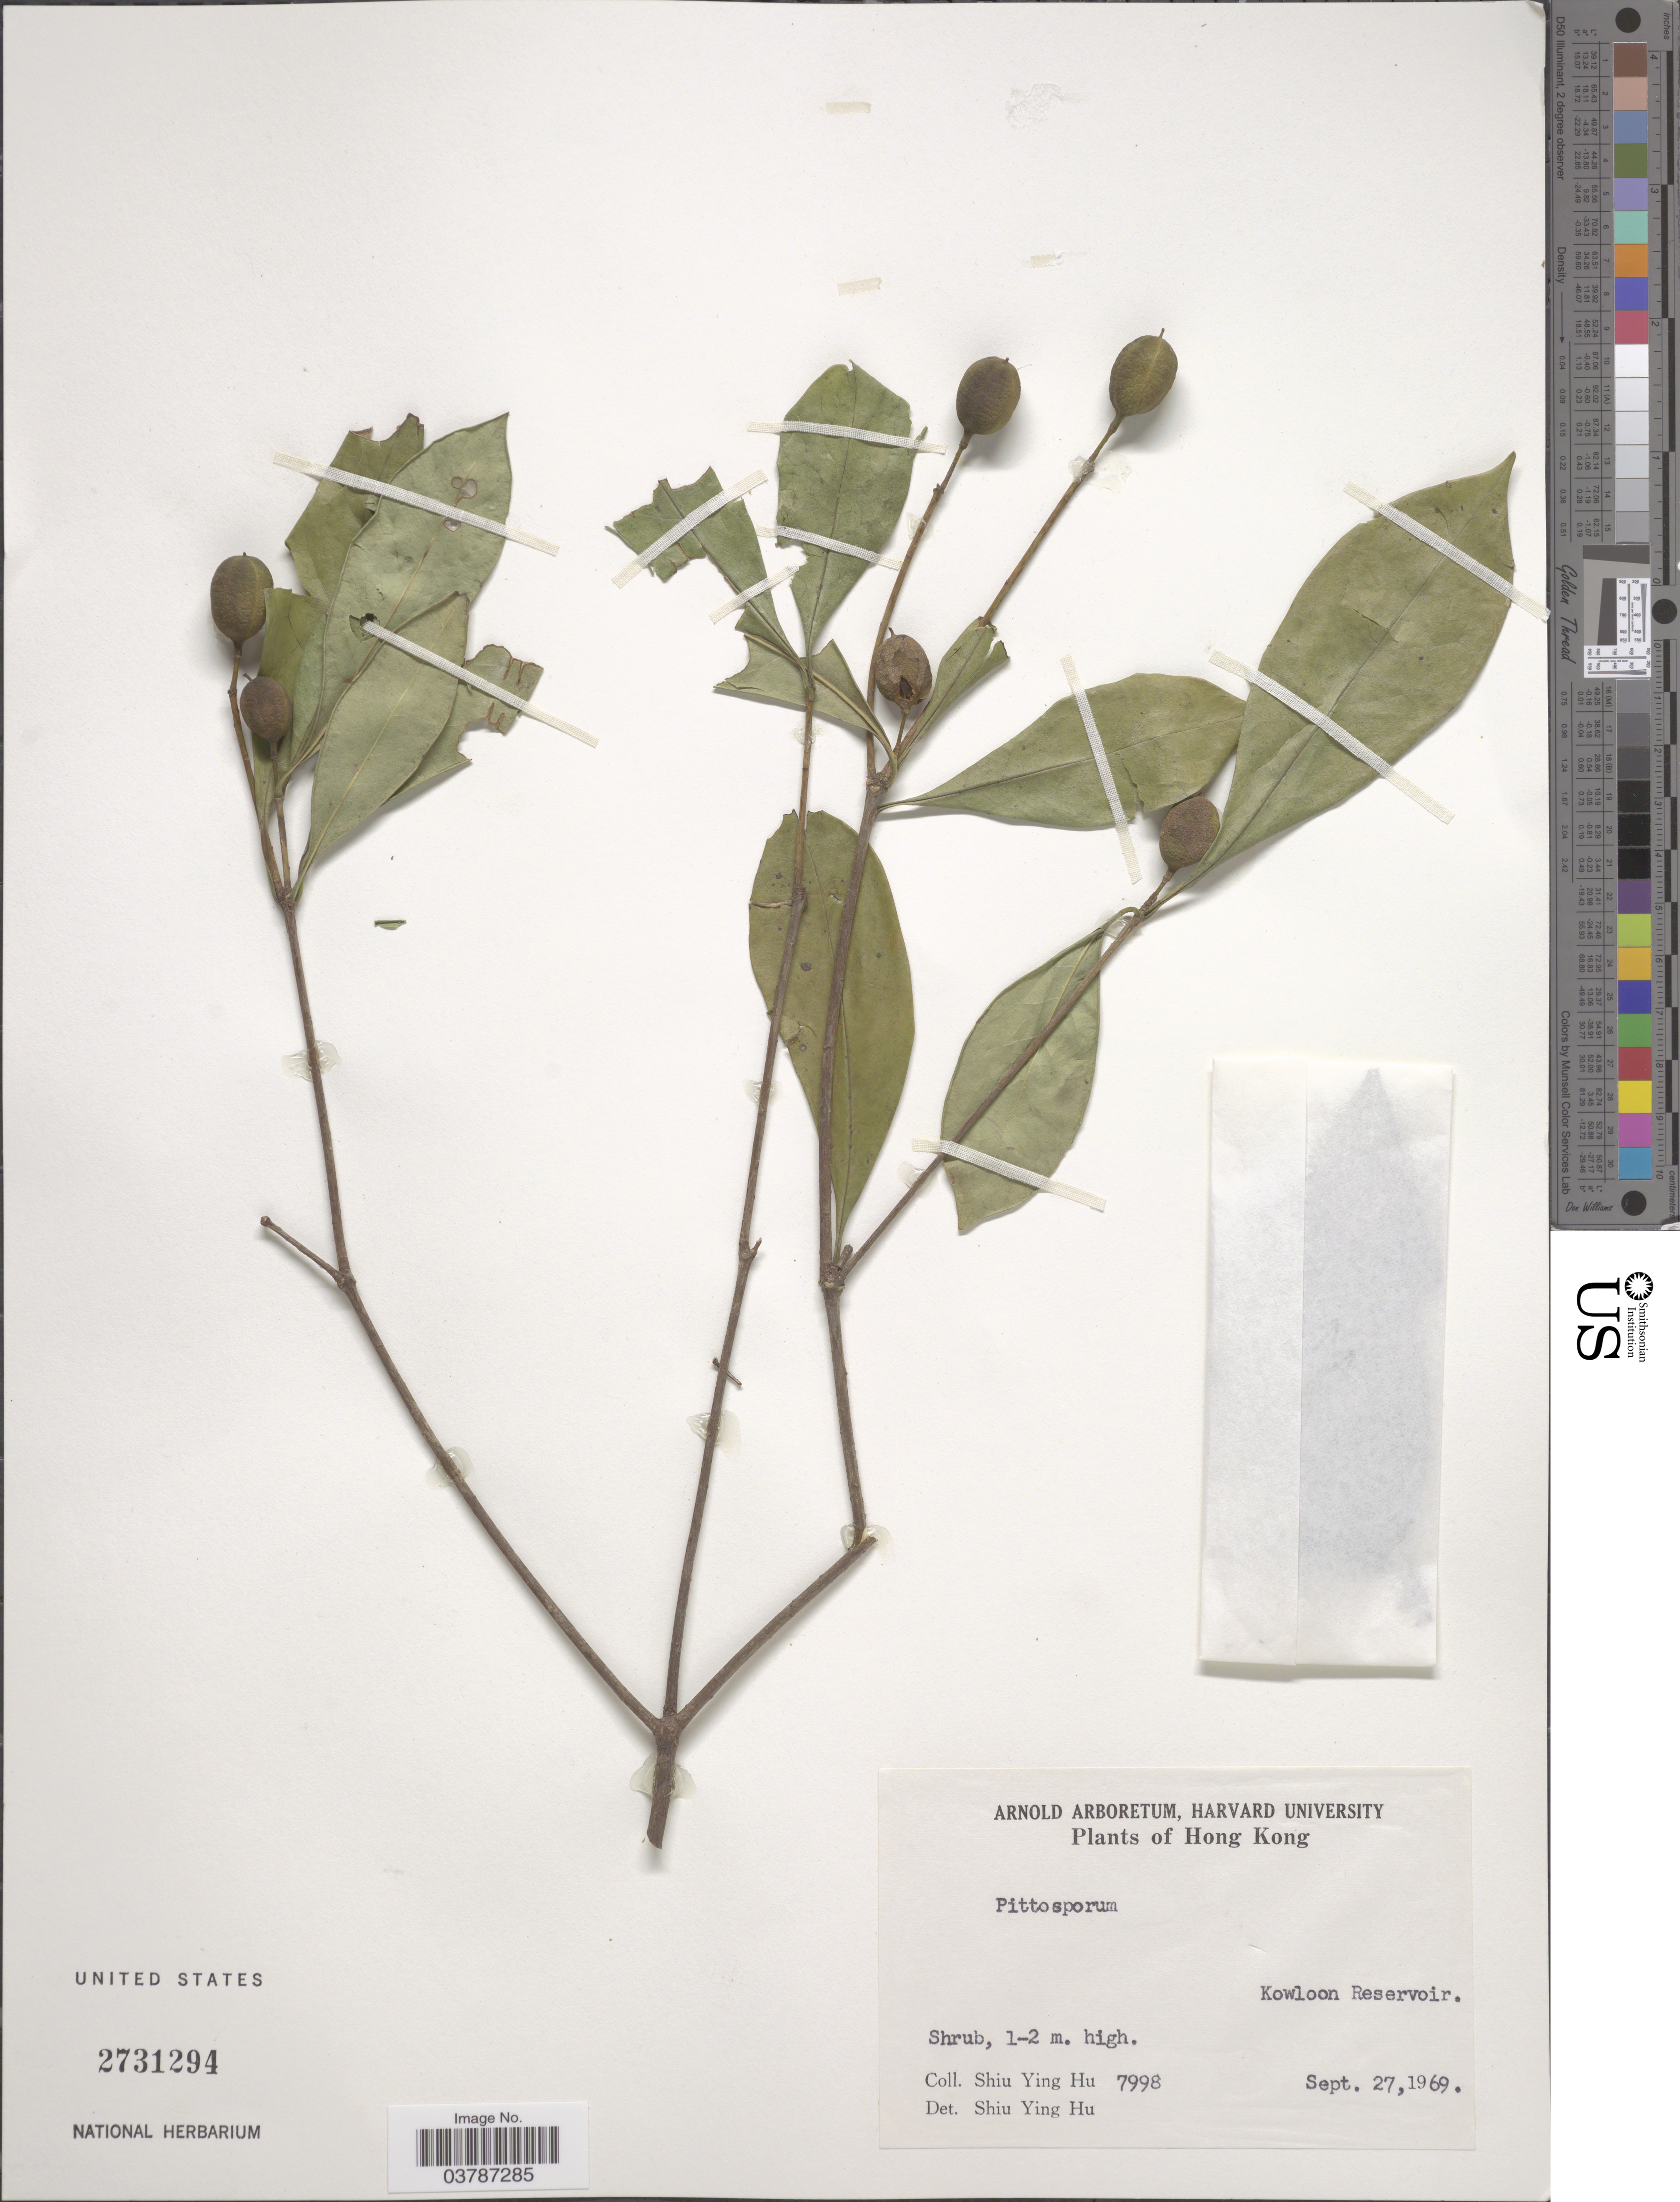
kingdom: Plantae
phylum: Tracheophyta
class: Magnoliopsida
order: Apiales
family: Pittosporaceae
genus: Pittosporum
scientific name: Pittosporum sp.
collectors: S. Y. Hu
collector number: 7998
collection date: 1969-09-27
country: China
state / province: Hong Kong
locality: Kowloon Reservoir.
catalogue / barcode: US 2731294